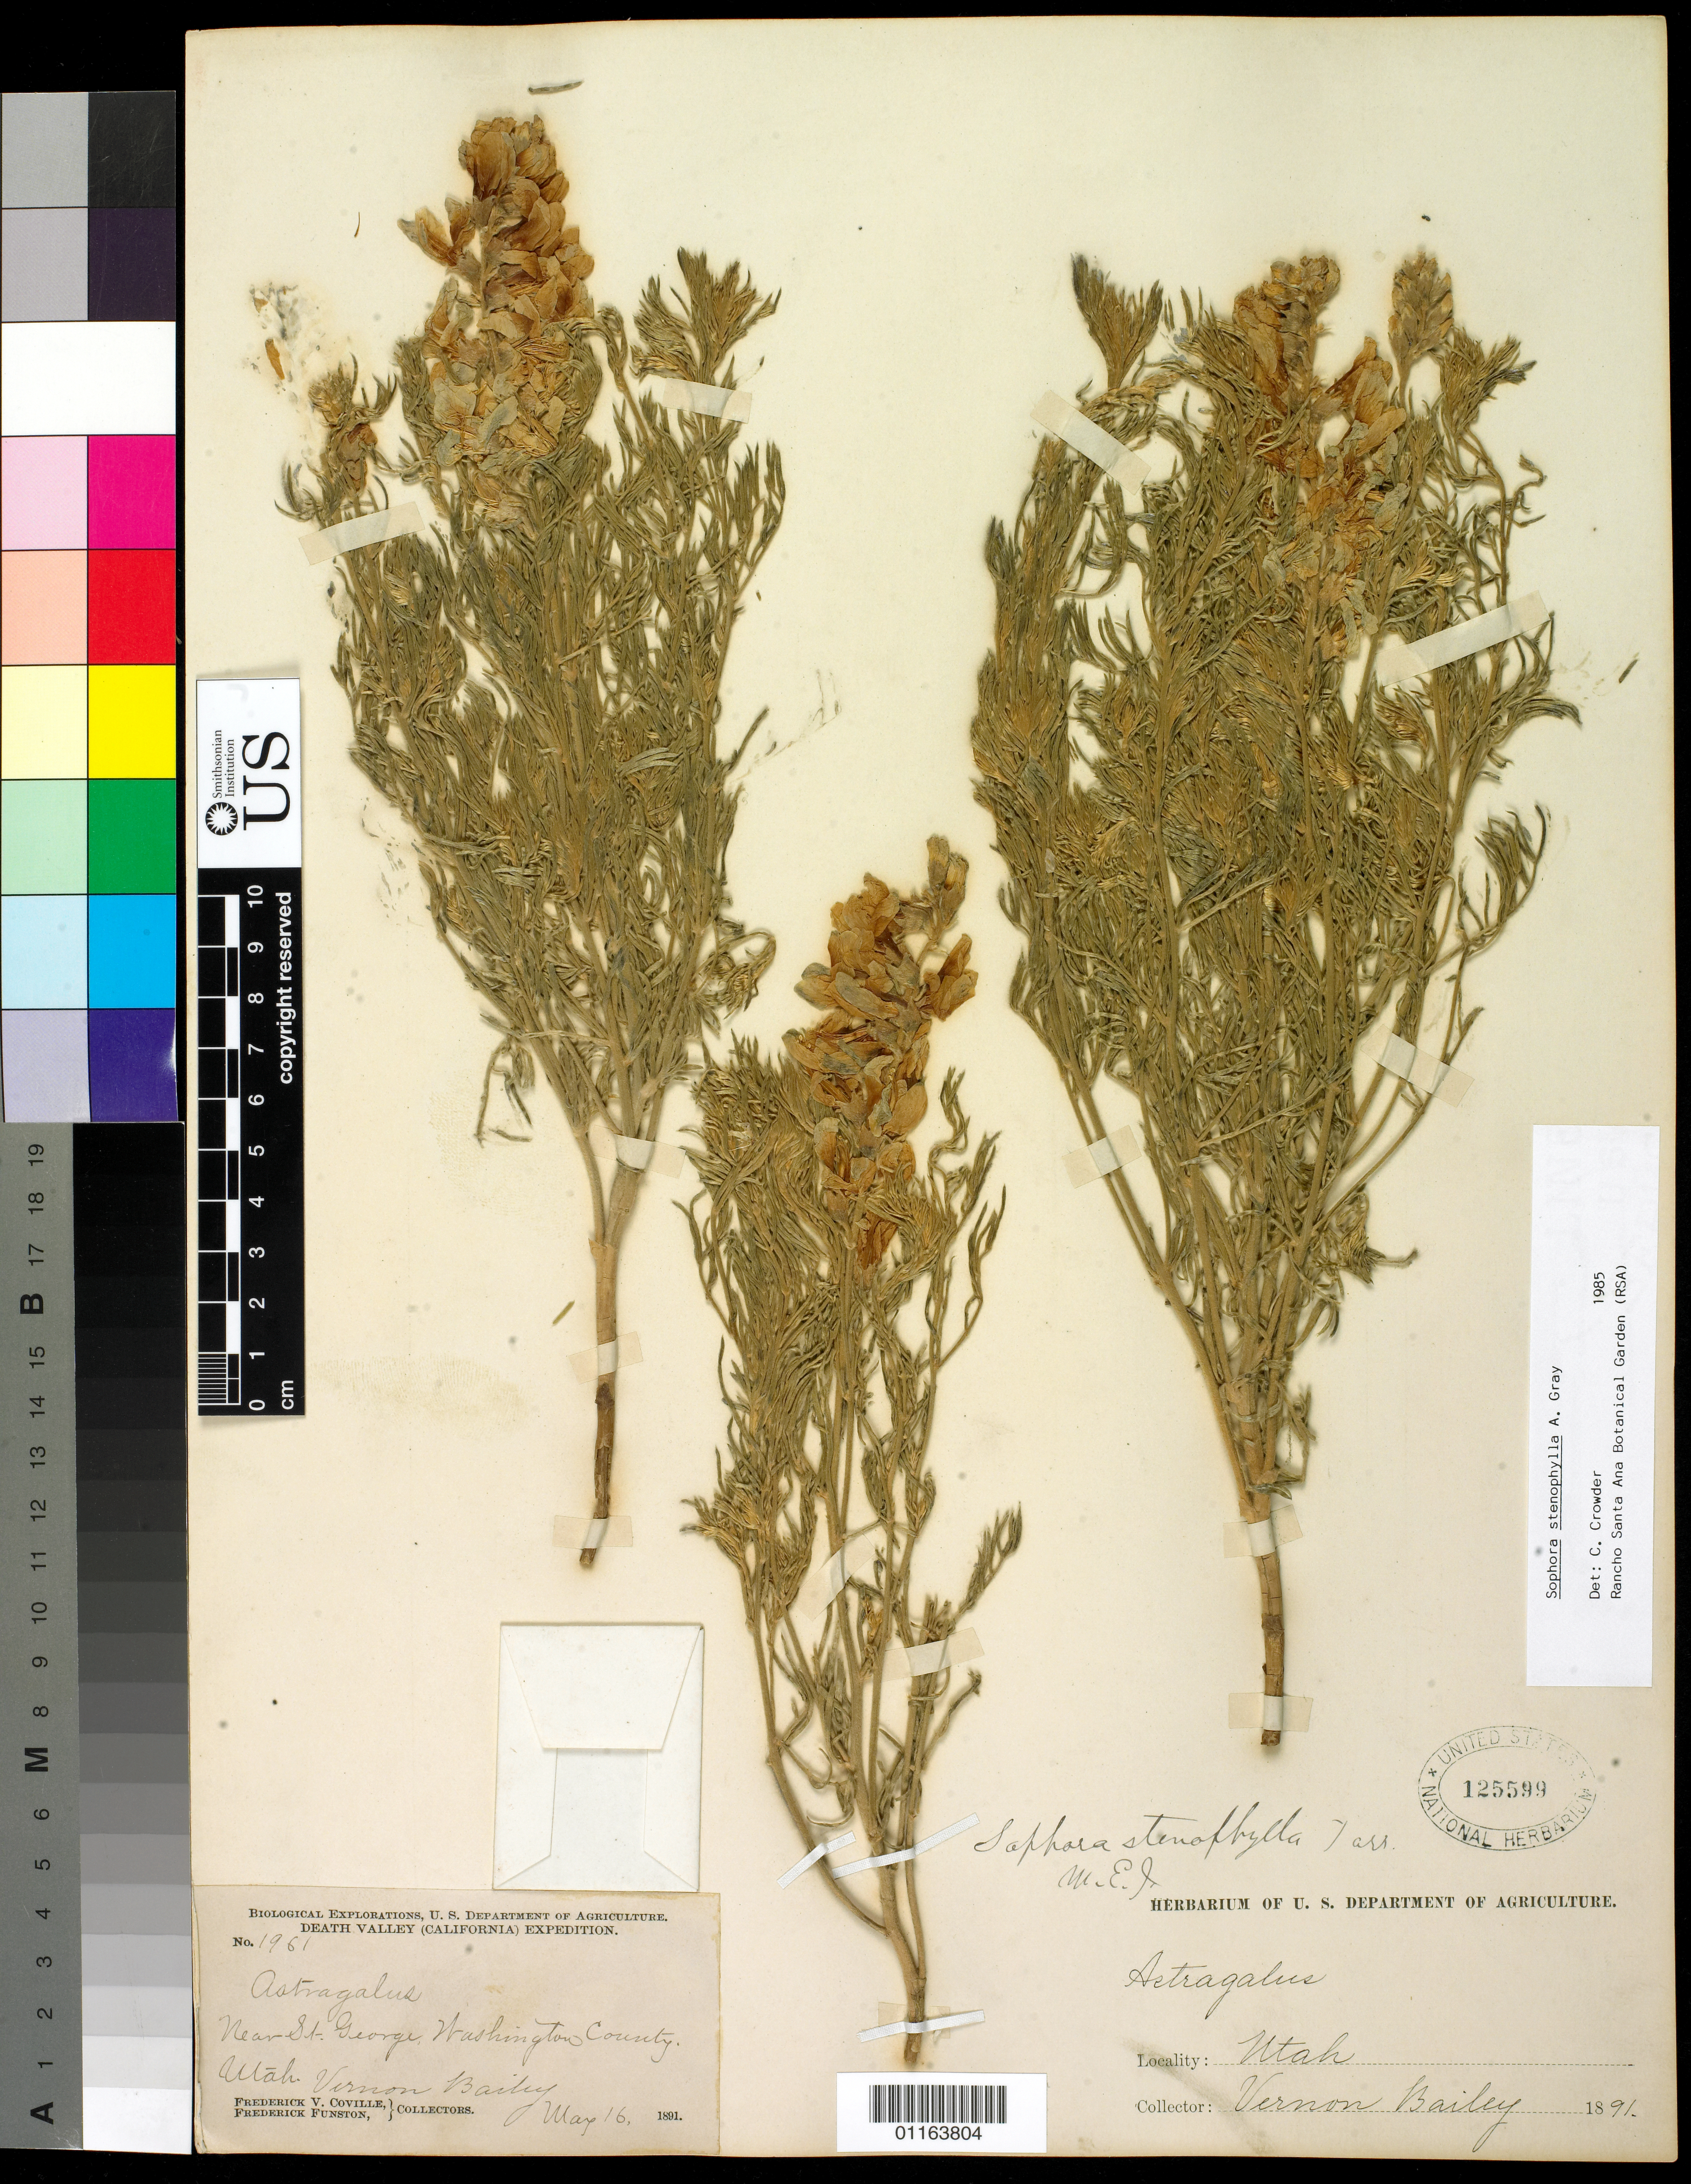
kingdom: Plantae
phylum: Tracheophyta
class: Magnoliopsida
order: Fabales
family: Fabaceae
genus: Sophora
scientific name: Sophora stenophylla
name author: A. Gray in Ives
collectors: V. O. Bailey, F. Funston & F. V. Coville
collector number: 1961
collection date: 1891-05-16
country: United States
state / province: Utah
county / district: Washington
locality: Near St. George.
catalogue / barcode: US 125599